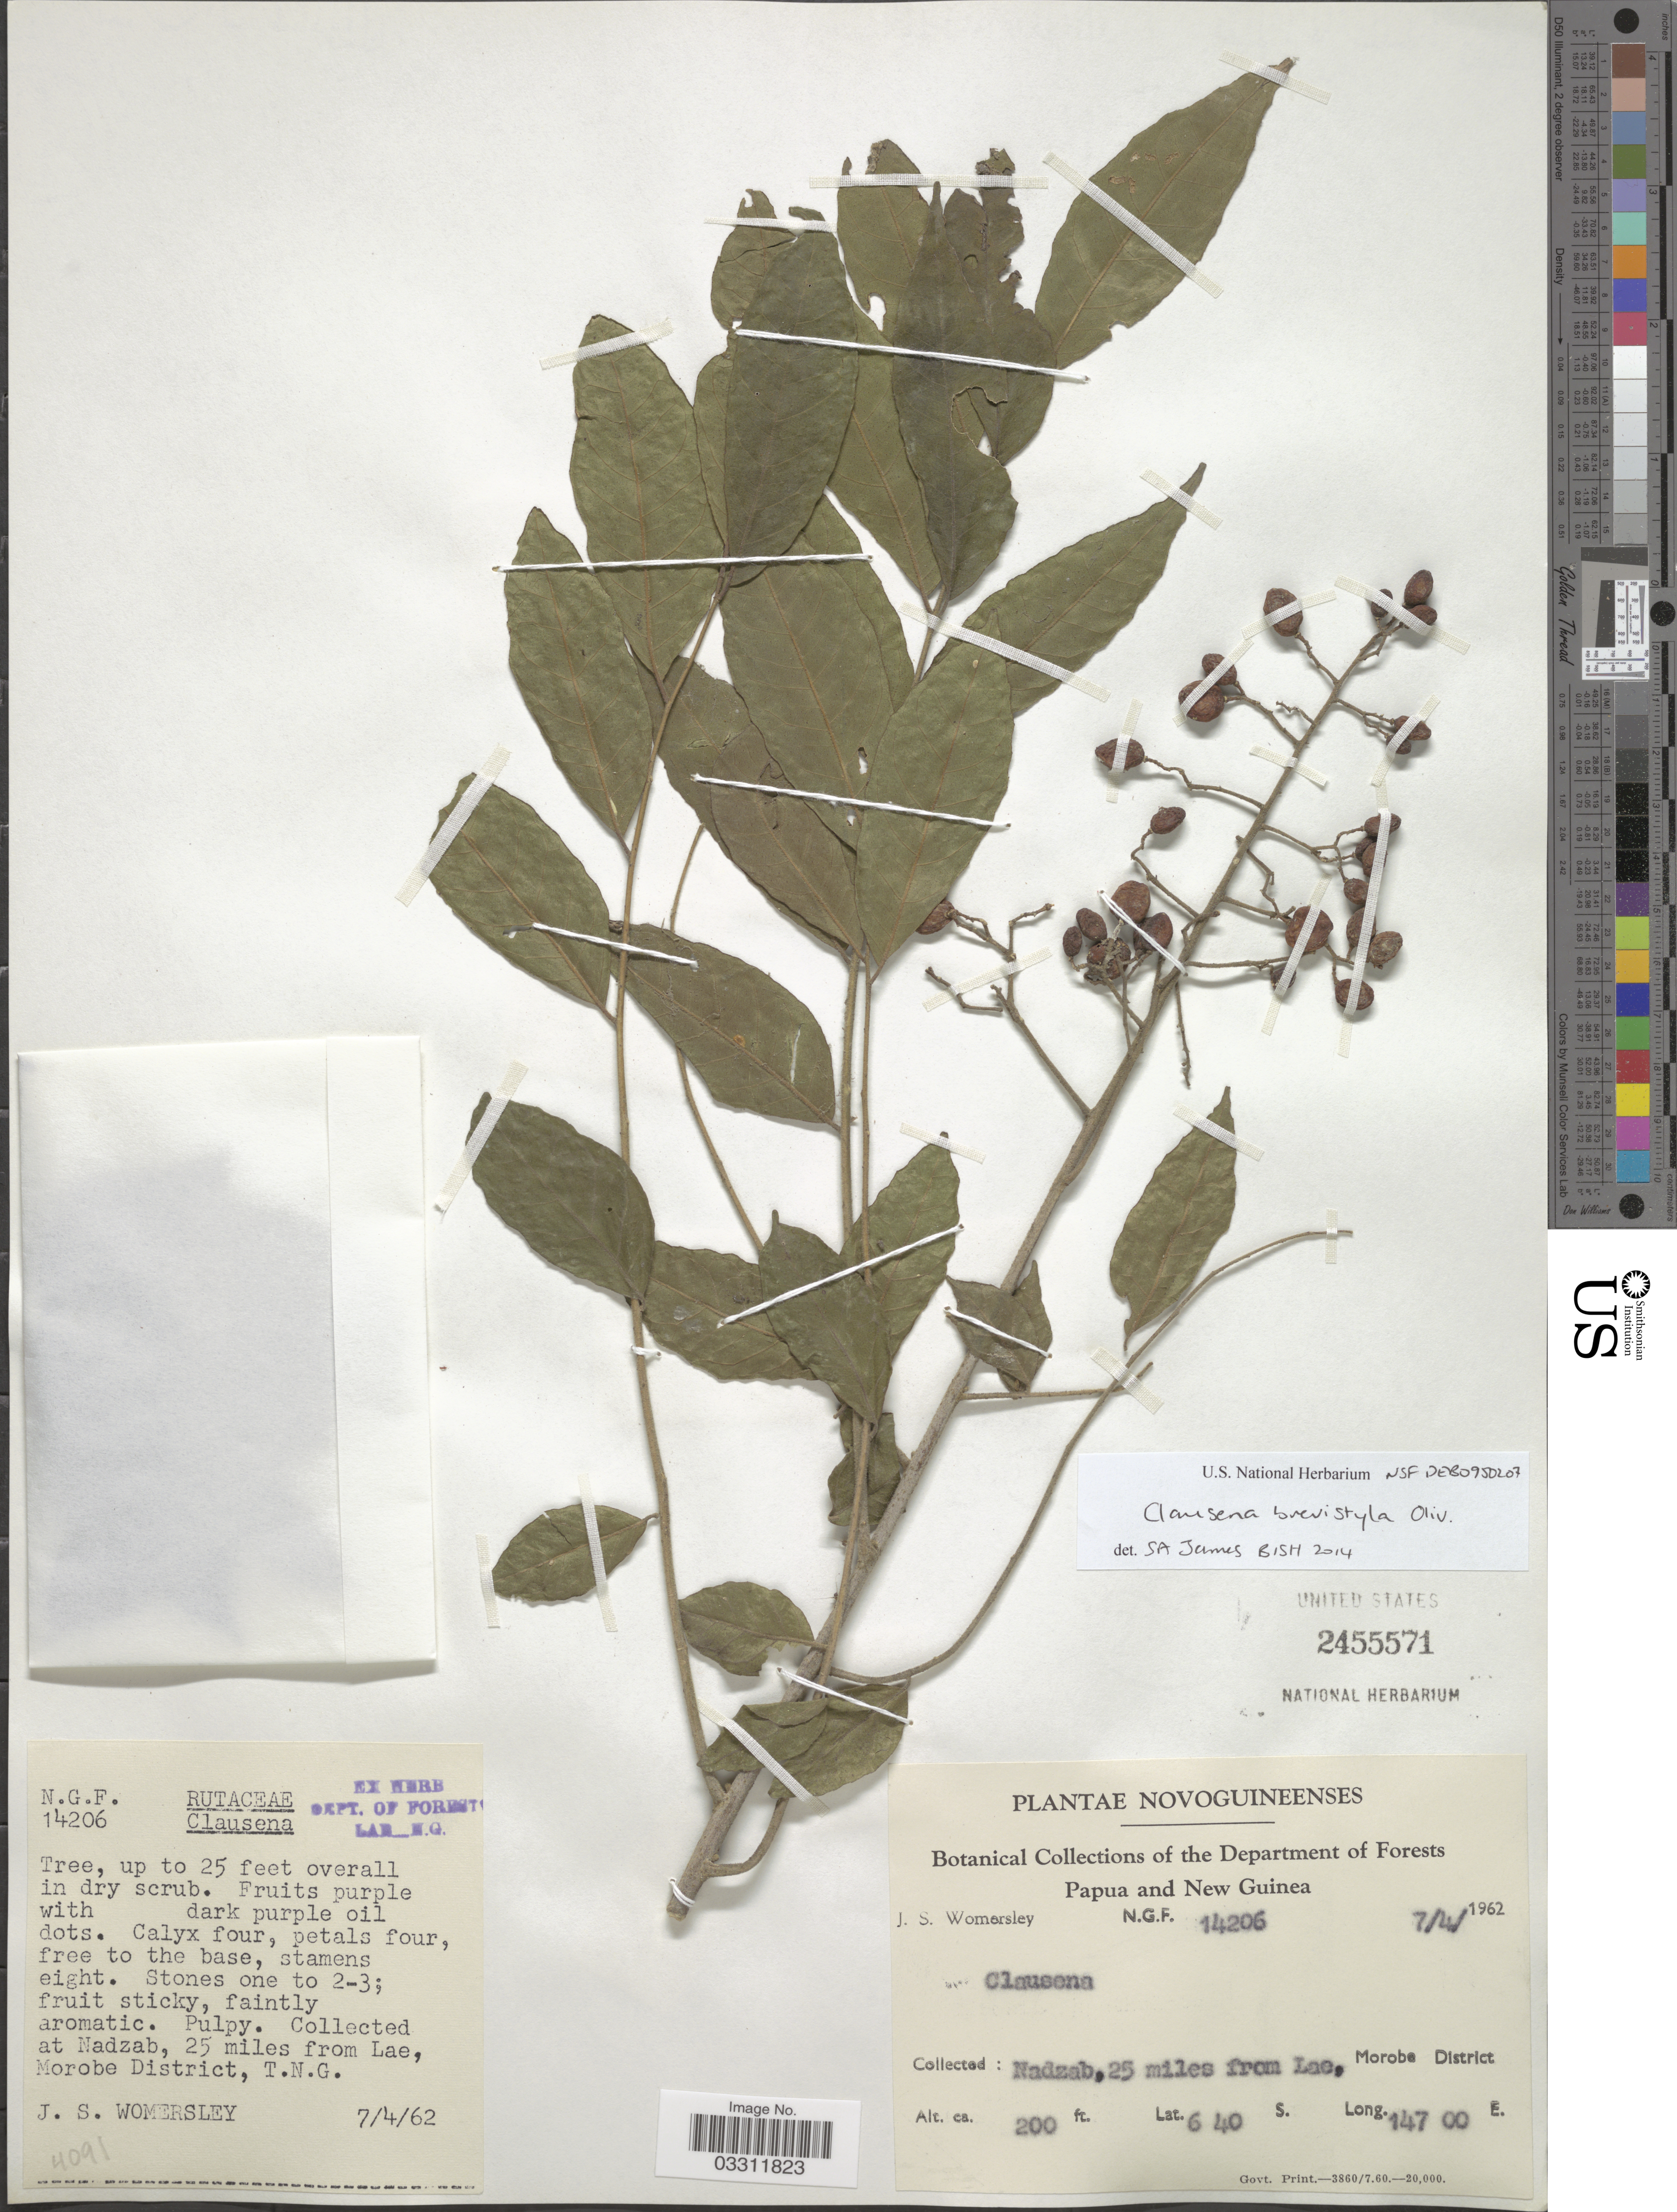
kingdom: Plantae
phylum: Tracheophyta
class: Magnoliopsida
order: Sapindales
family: Rutaceae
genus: Clausena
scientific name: Clausena brevistyla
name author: Oliv.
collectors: J. S. Womersley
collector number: N.G.F. 14206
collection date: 1962-04-07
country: Papua New Guinea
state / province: Morobe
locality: Novoguineenses. Nadzab, 25 miles from Lae, Morobe District. T.N.G.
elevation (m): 61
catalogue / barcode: US 2455571